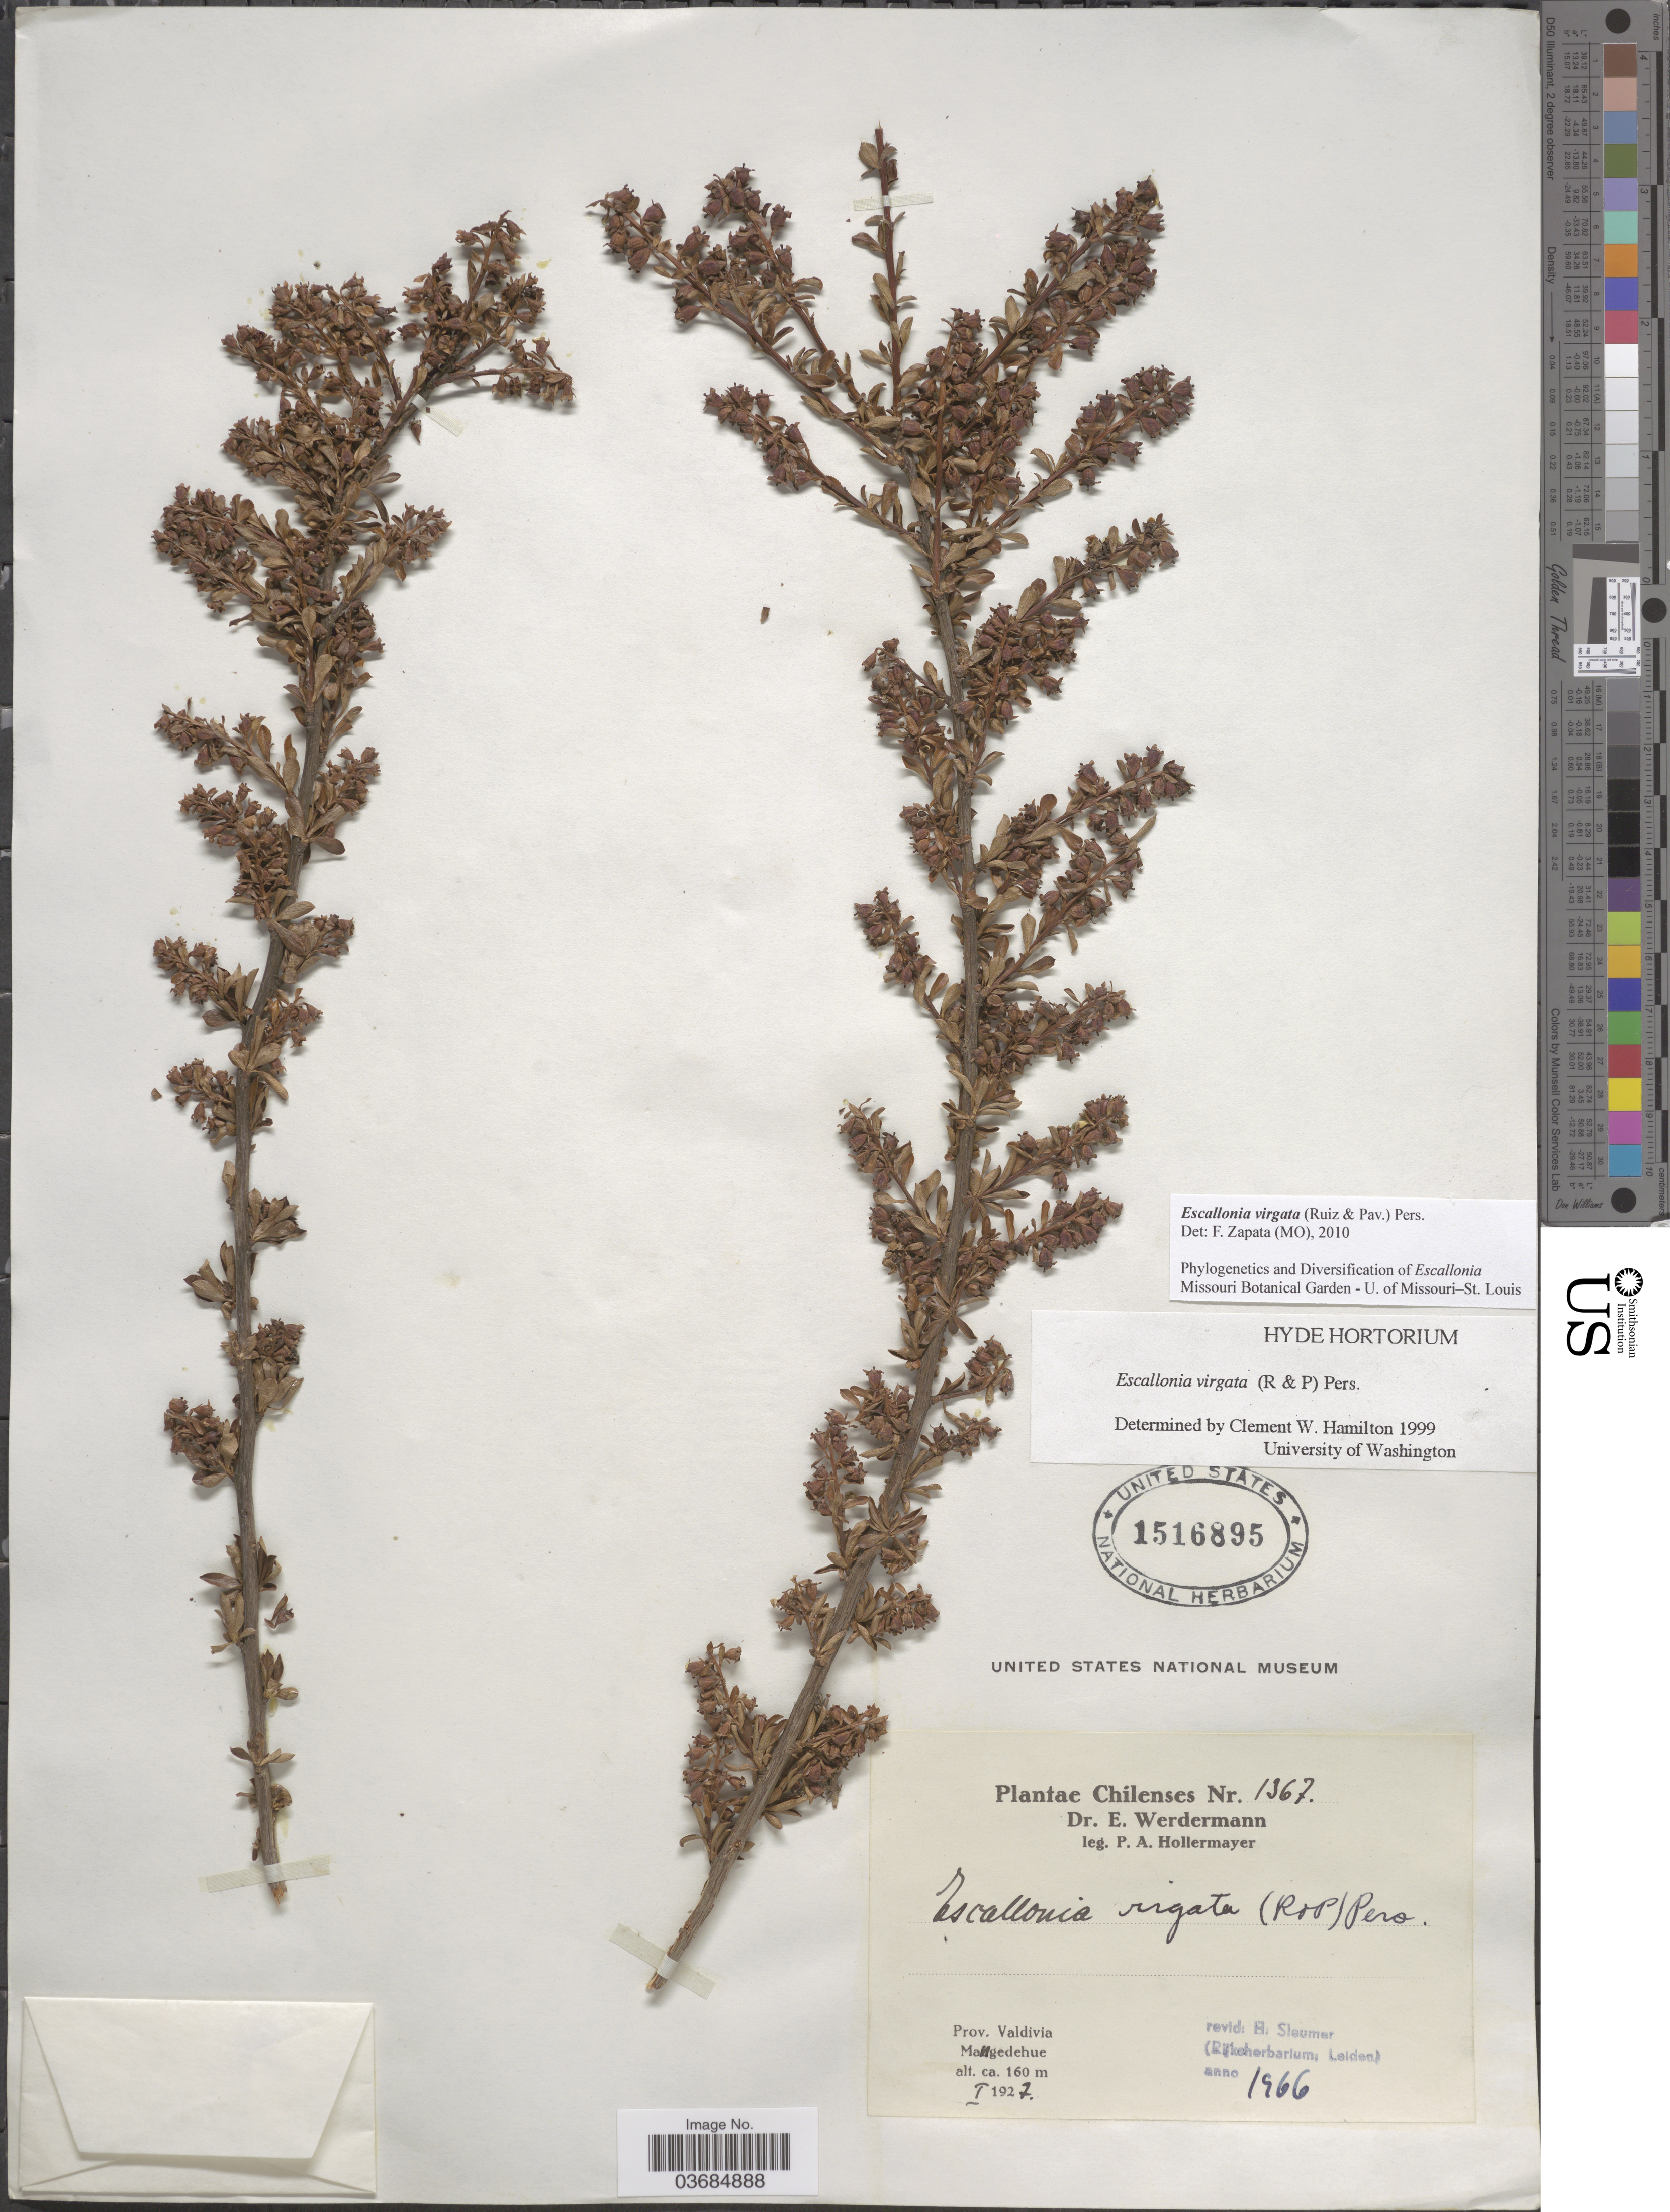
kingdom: Plantae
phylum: Tracheophyta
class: Magnoliopsida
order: Escalloniales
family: Escalloniaceae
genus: Escallonia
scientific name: Escallonia virgata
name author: (Ruiz & Pav.) Pers.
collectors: P. Hollermayer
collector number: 1367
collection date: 1927-01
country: Chile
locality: Prov. Valdivia. Mangedehue.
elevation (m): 160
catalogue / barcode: US 1516895